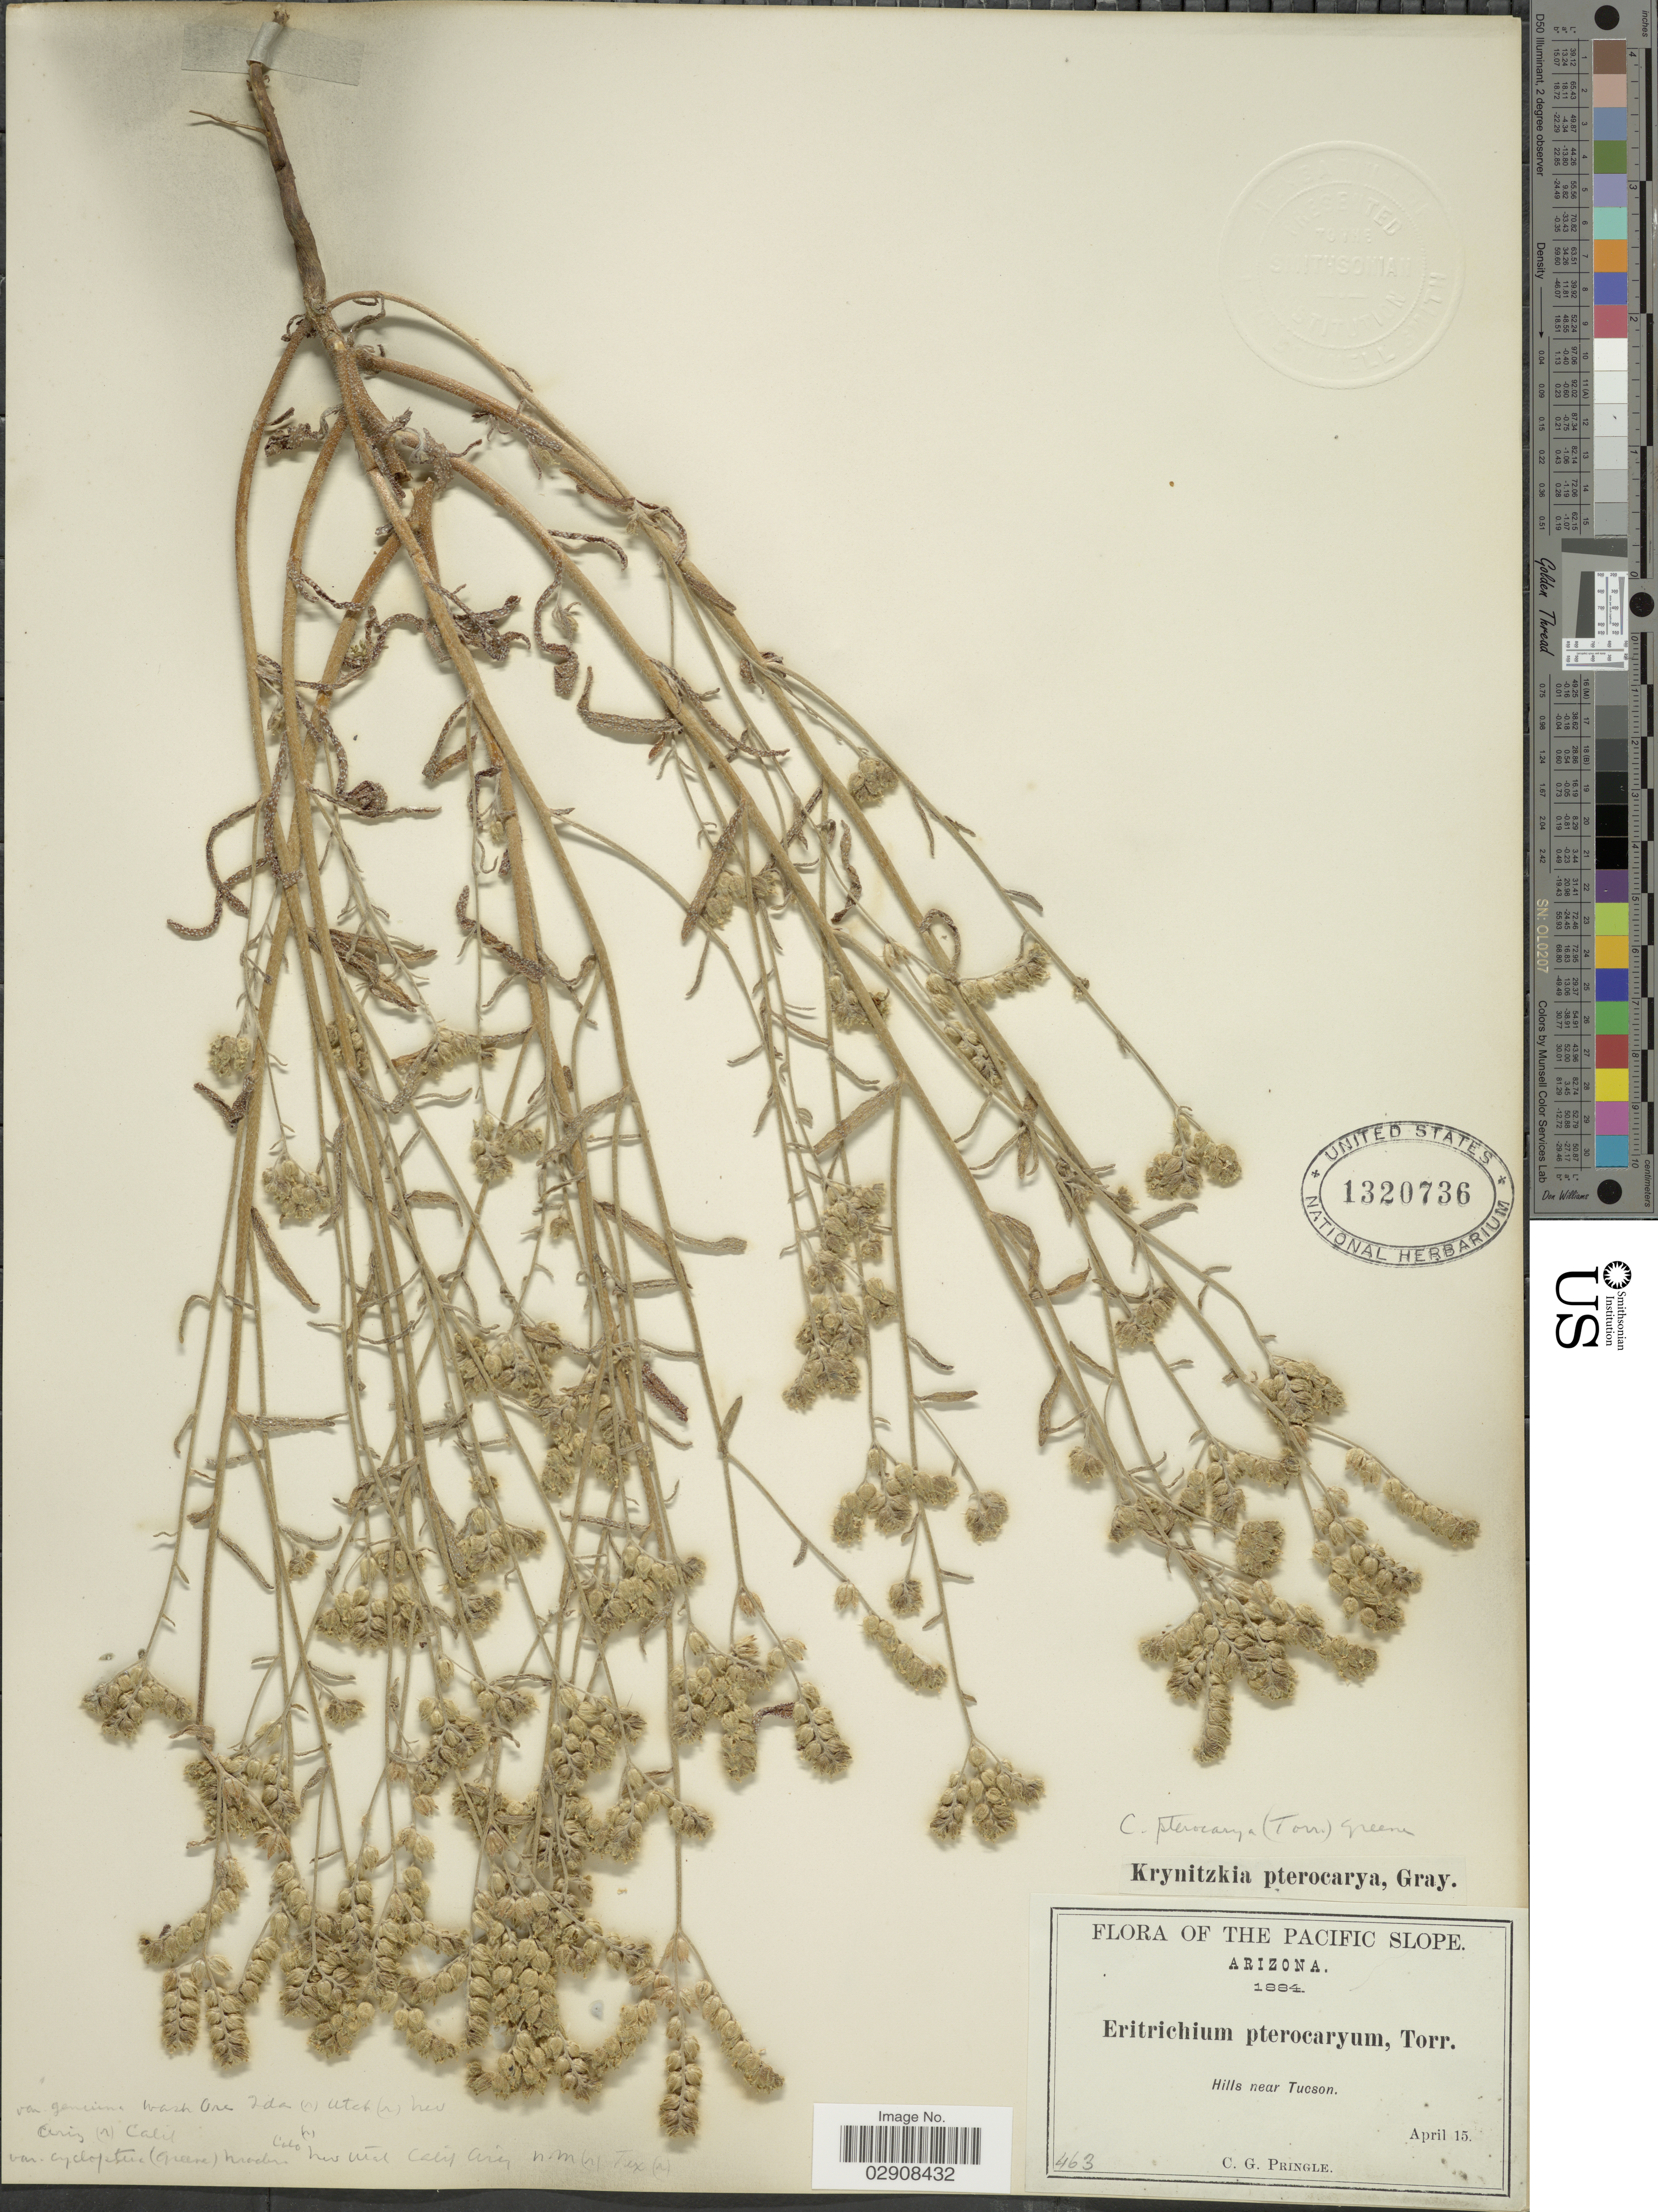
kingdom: Plantae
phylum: Tracheophyta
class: Magnoliopsida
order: Boraginales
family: Boraginaceae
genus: Cryptantha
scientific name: Cryptantha pterocarya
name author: (Torr.) Greene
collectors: C. G. Pringle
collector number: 463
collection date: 1884-04-15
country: United States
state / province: Arizona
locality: Pacific Slope. Hills near Tucson.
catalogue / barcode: US 1320736